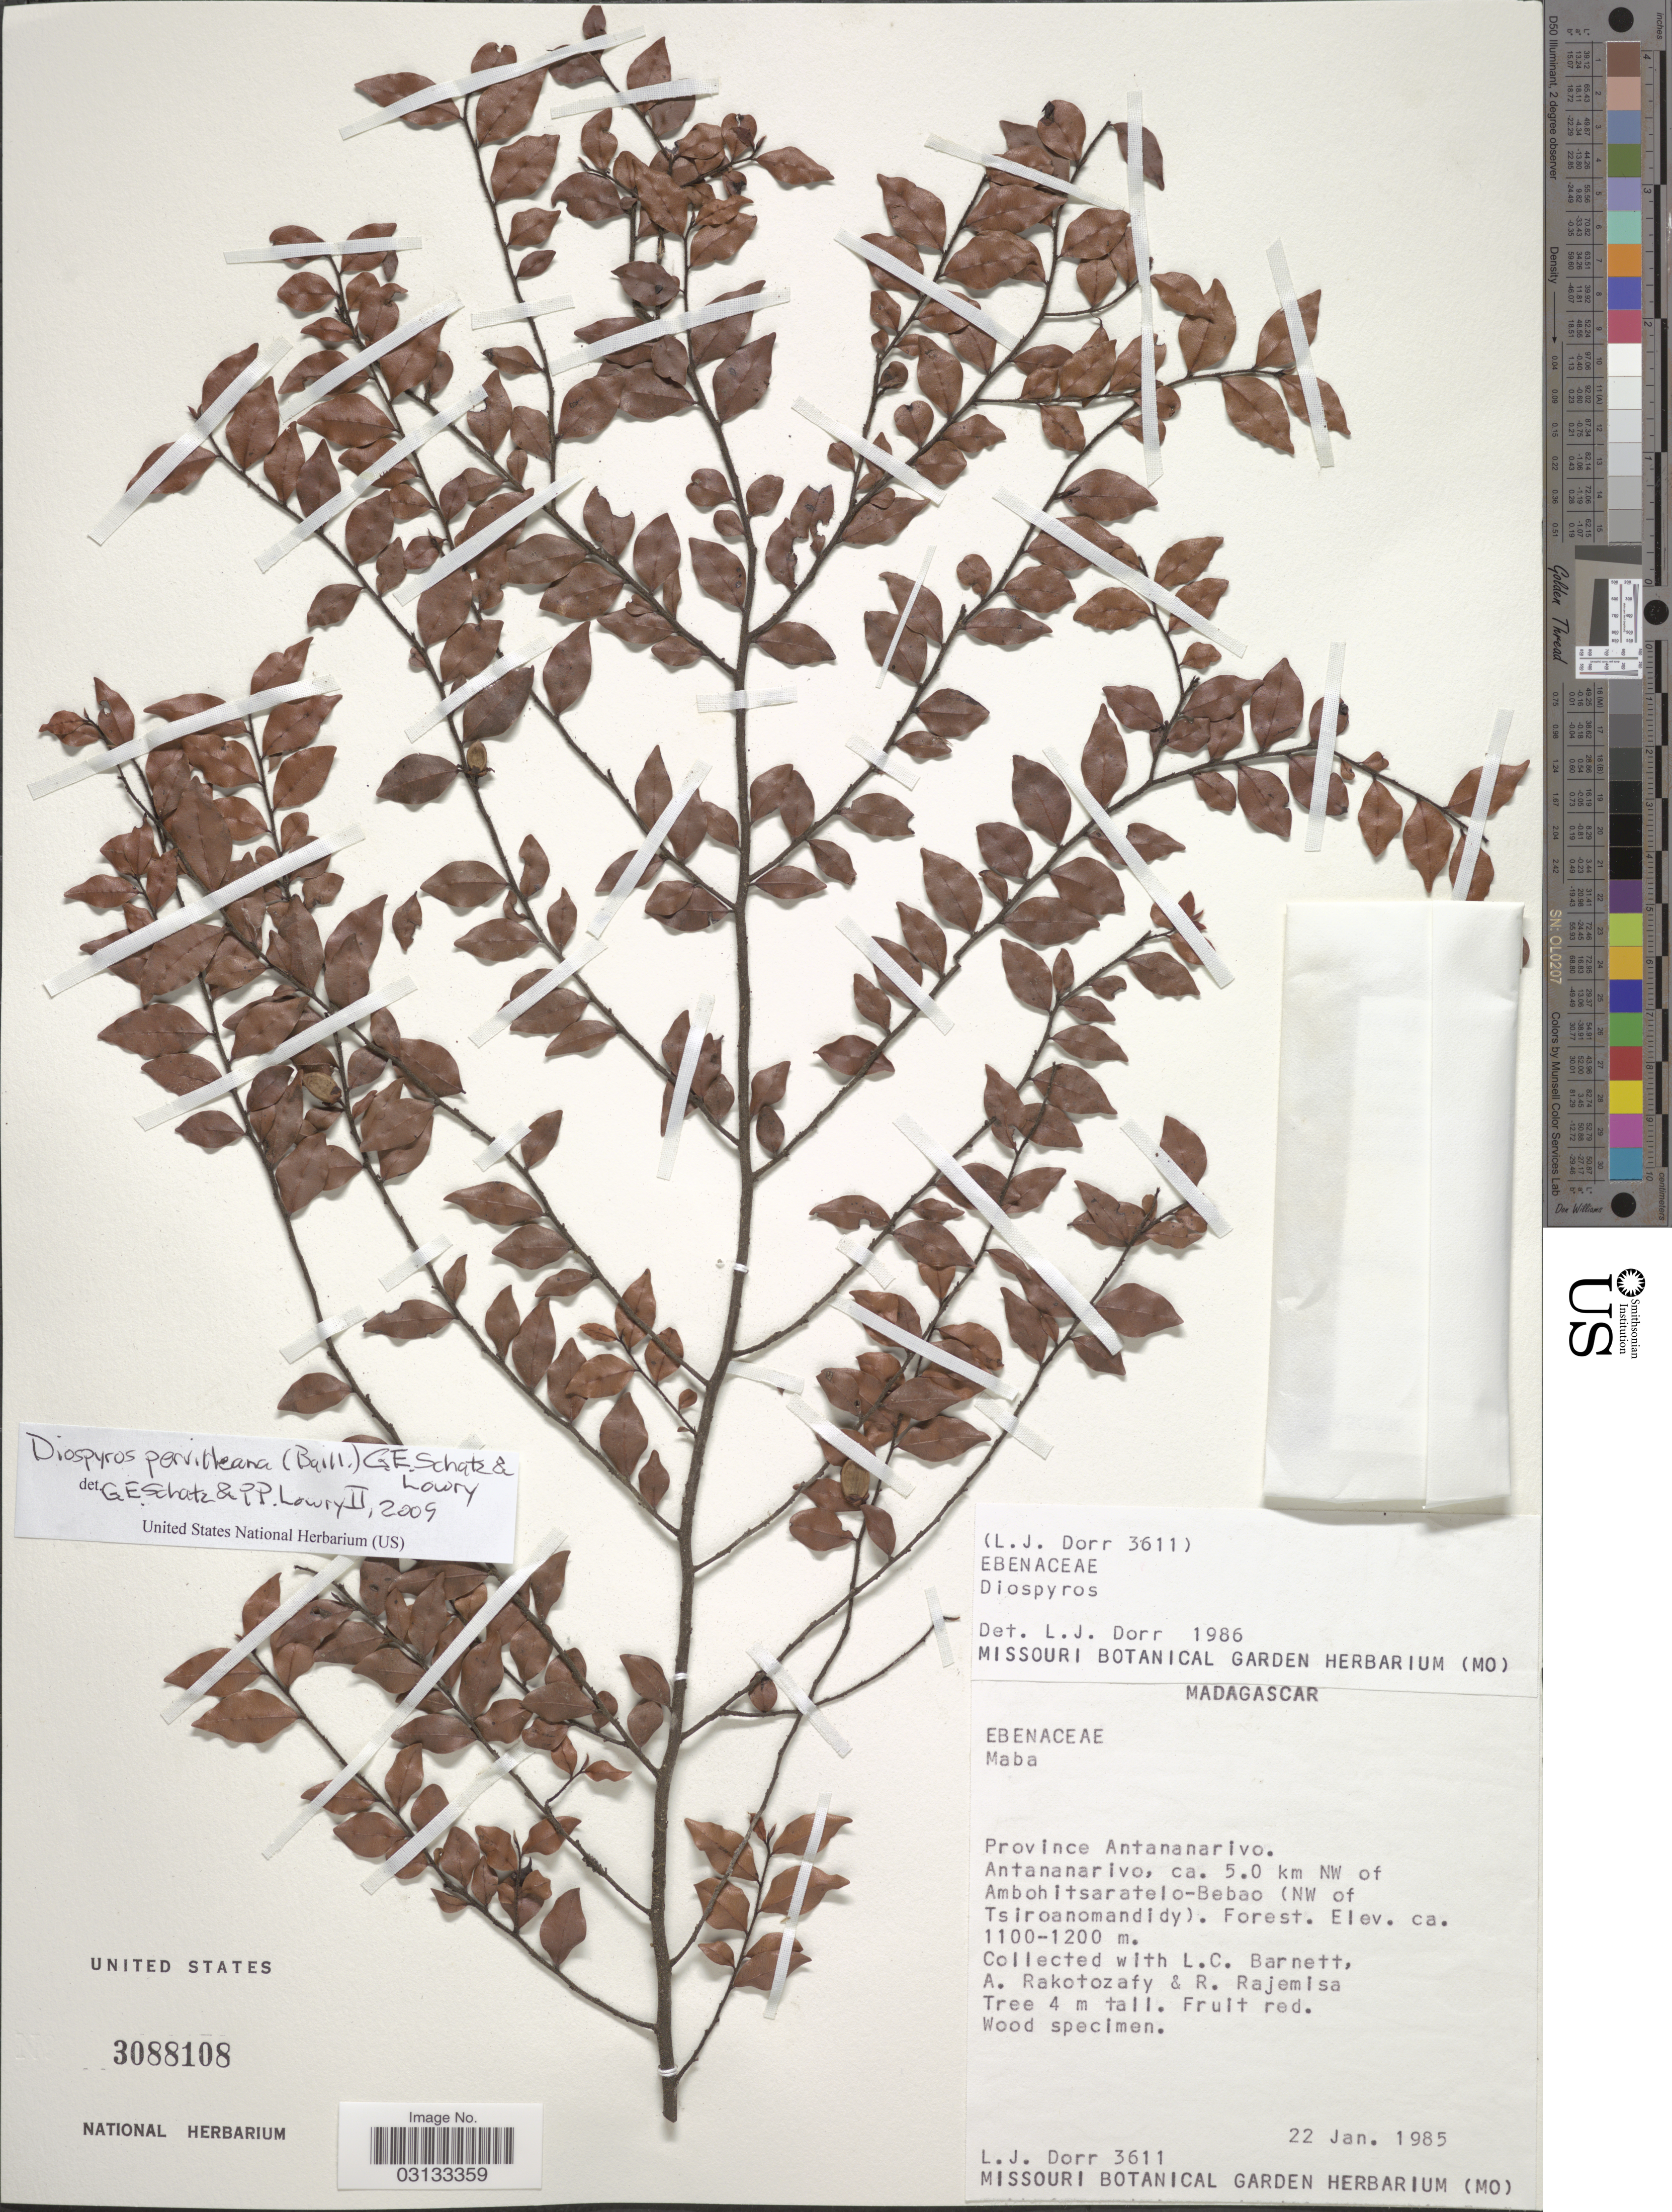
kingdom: Plantae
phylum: Tracheophyta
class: Magnoliopsida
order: Ericales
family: Ebenaceae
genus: Diospyros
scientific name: Diospyros pervilleana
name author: (Baill.) G.E. Schatz & Lowry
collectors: L. J. Dorr, L. C. Barnett, A. Rakotozafy & R. Rajemisa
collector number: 3611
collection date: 1985-01-22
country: Madagascar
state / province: Bongolava / Menabe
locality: Antananarivo, ca. 5.0 km NW of Ambohitsaratelo-Bebao (NW of Tsiroanomandidy).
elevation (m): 1100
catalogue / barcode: US 3088108